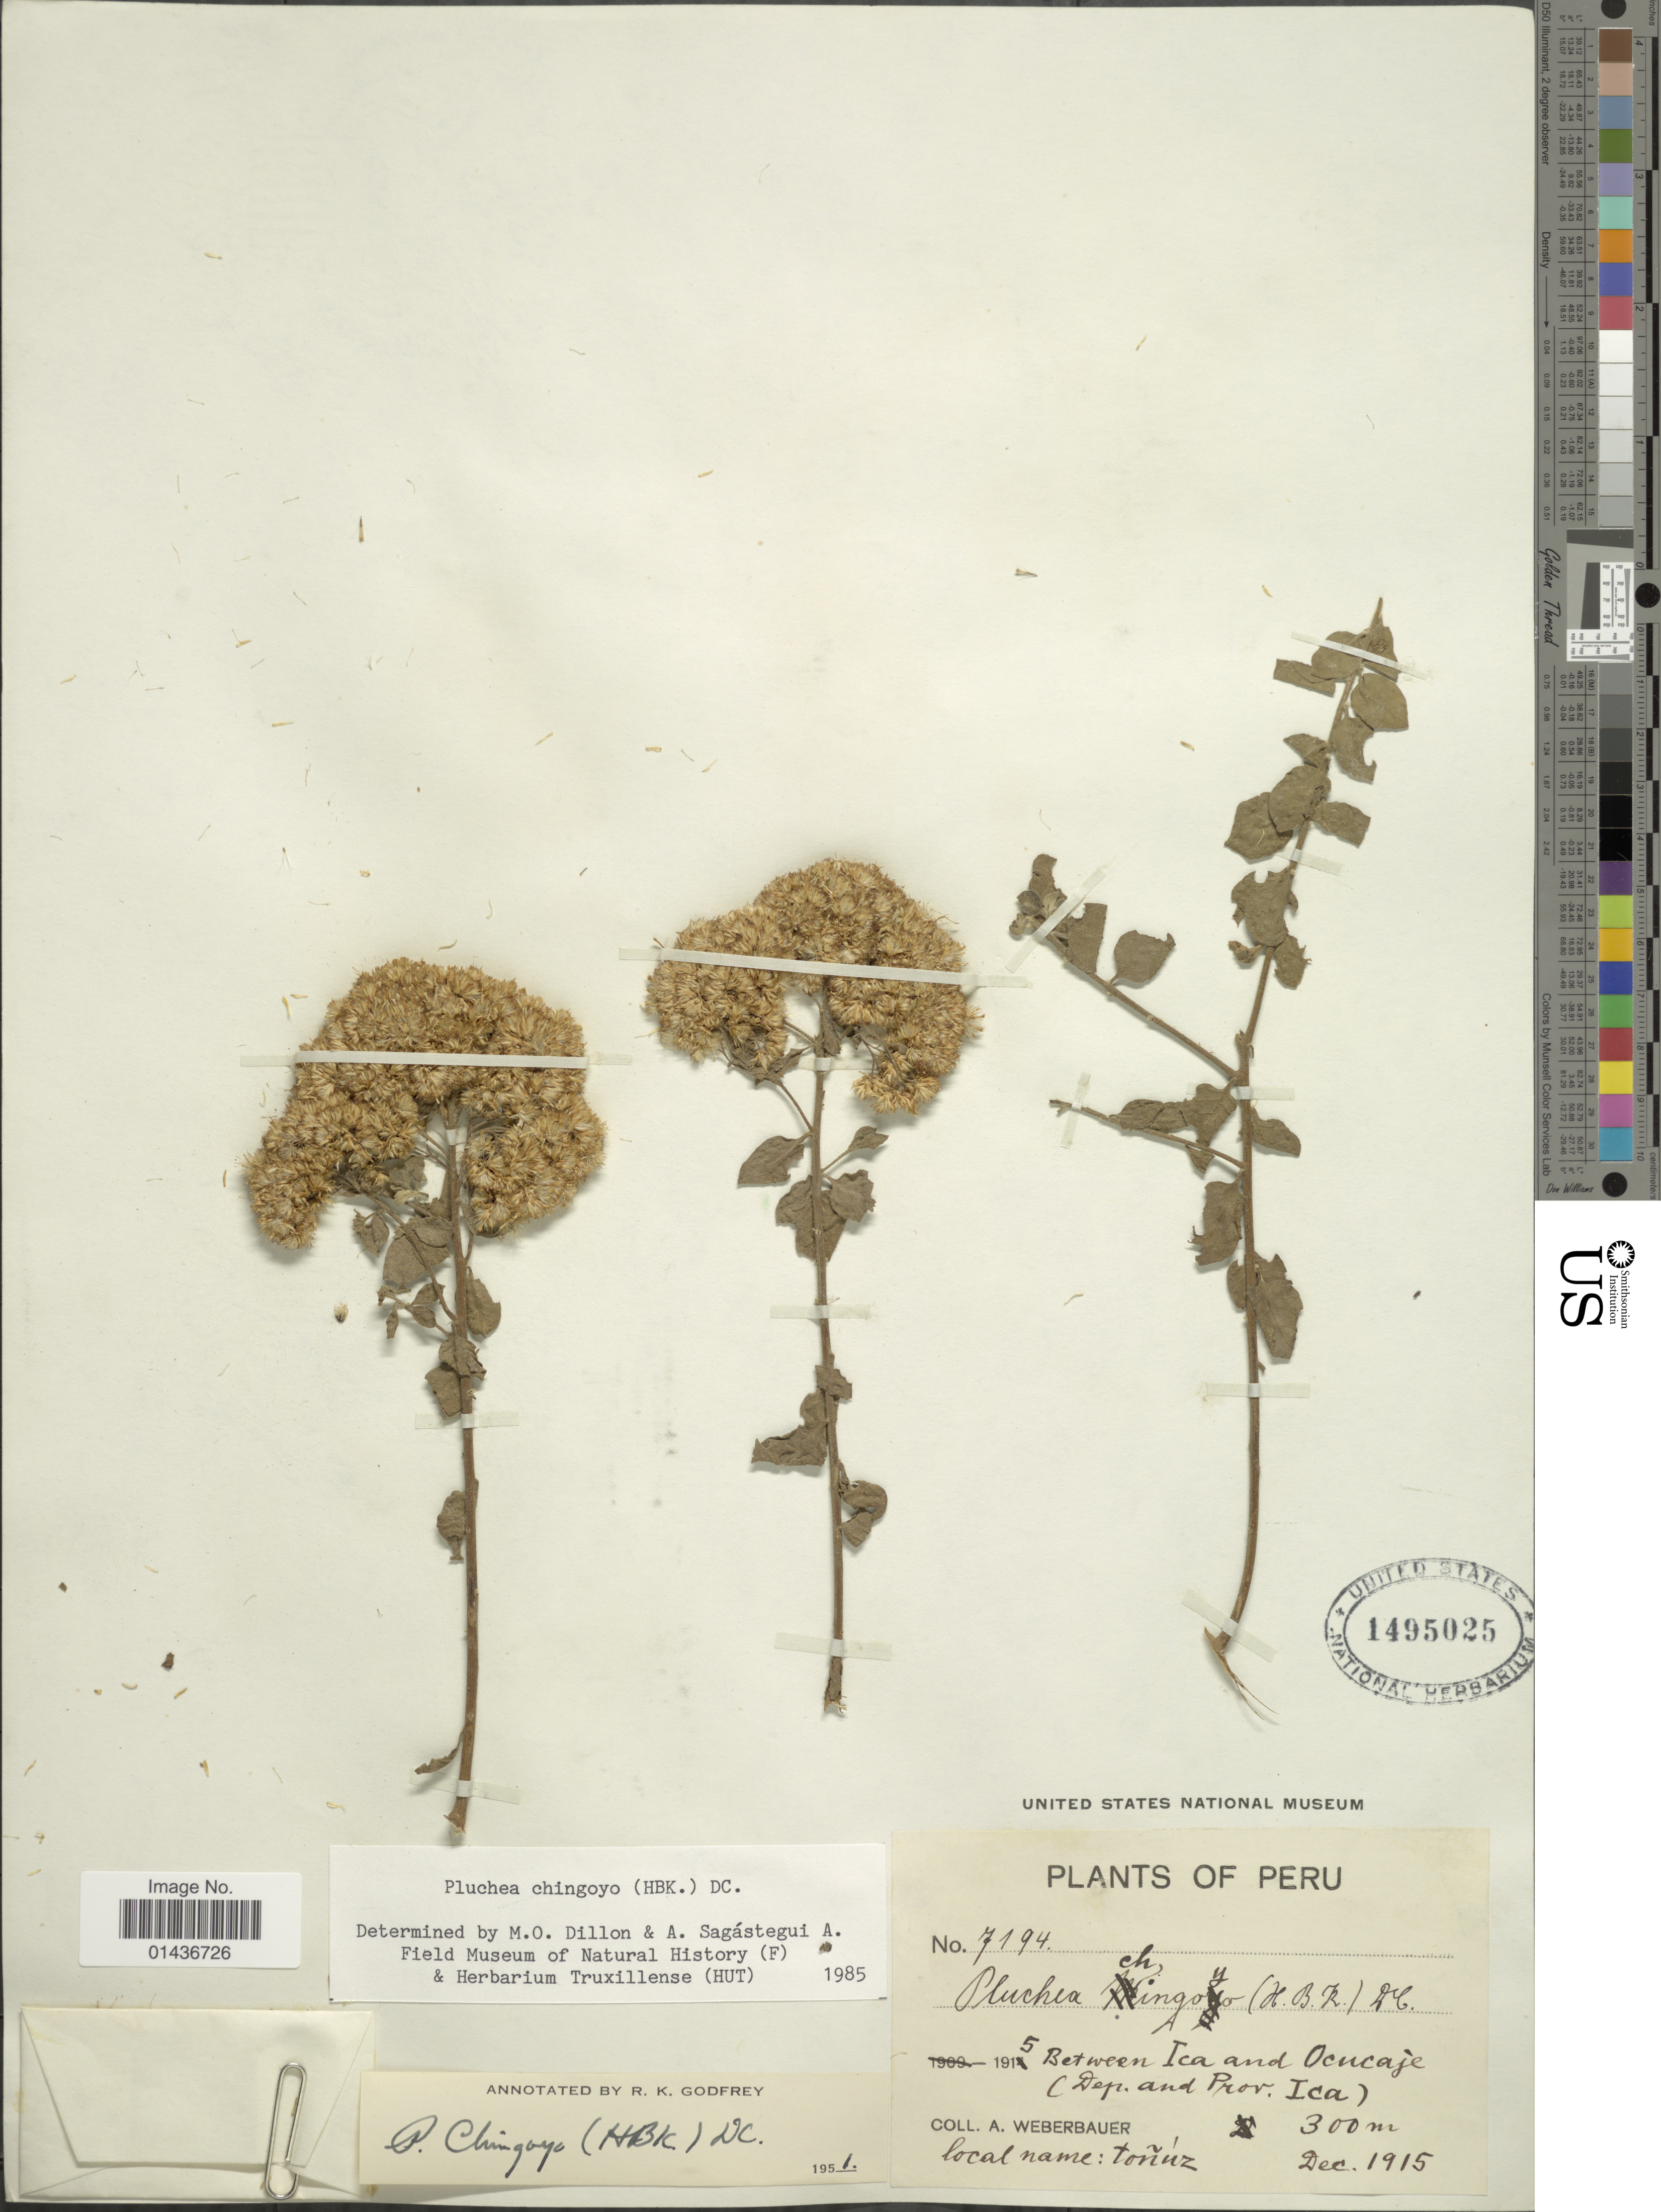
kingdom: Plantae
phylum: Tracheophyta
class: Magnoliopsida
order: Asterales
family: Asteraceae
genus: Pluchea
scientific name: Pluchea chingoyo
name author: DC.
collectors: A. Weberbauer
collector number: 7194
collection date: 1915-12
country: Peru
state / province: Ica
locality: Between Ica and Ocucaje (Dep. and Prov. Ica)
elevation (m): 300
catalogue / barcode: US 1495025